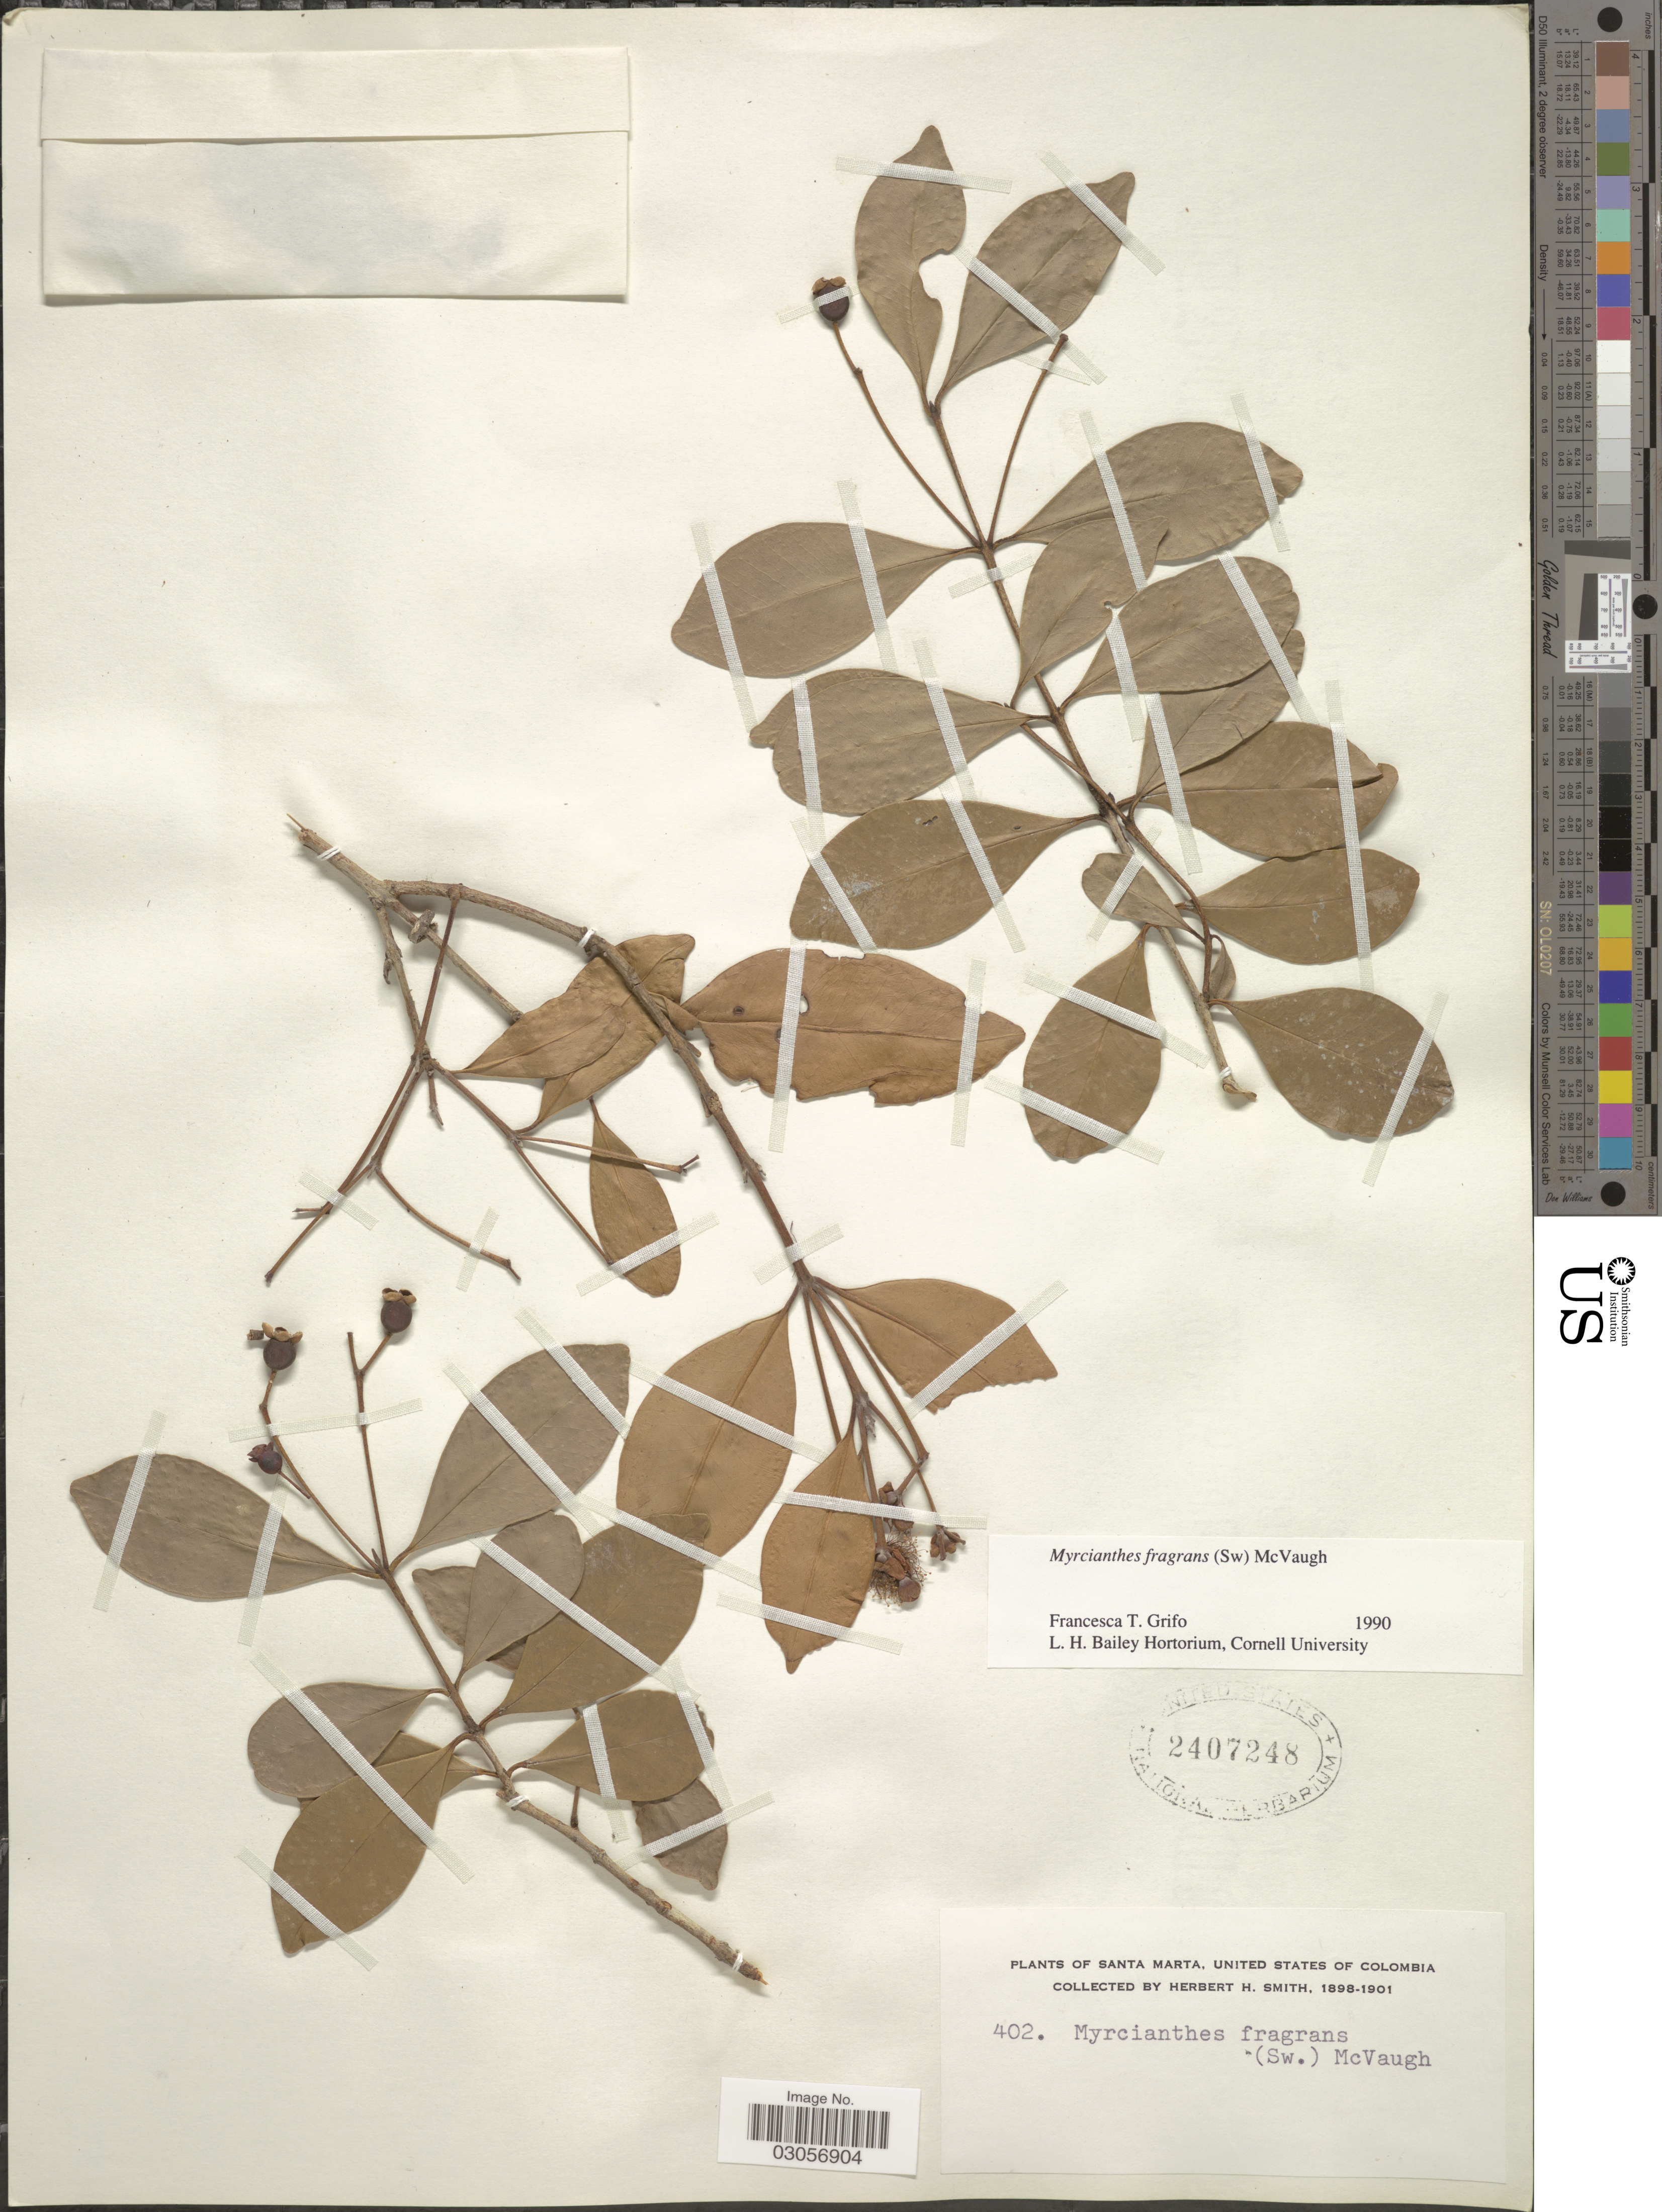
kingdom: Plantae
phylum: Tracheophyta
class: Magnoliopsida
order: Myrtales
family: Myrtaceae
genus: Myrcianthes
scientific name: Myrcianthes fragrans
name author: (Sw.) McVaugh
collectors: Herbert H. Smith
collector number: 402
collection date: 1898/1901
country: Colombia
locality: Santa Marta, United States of Colombia.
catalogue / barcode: US 2407248